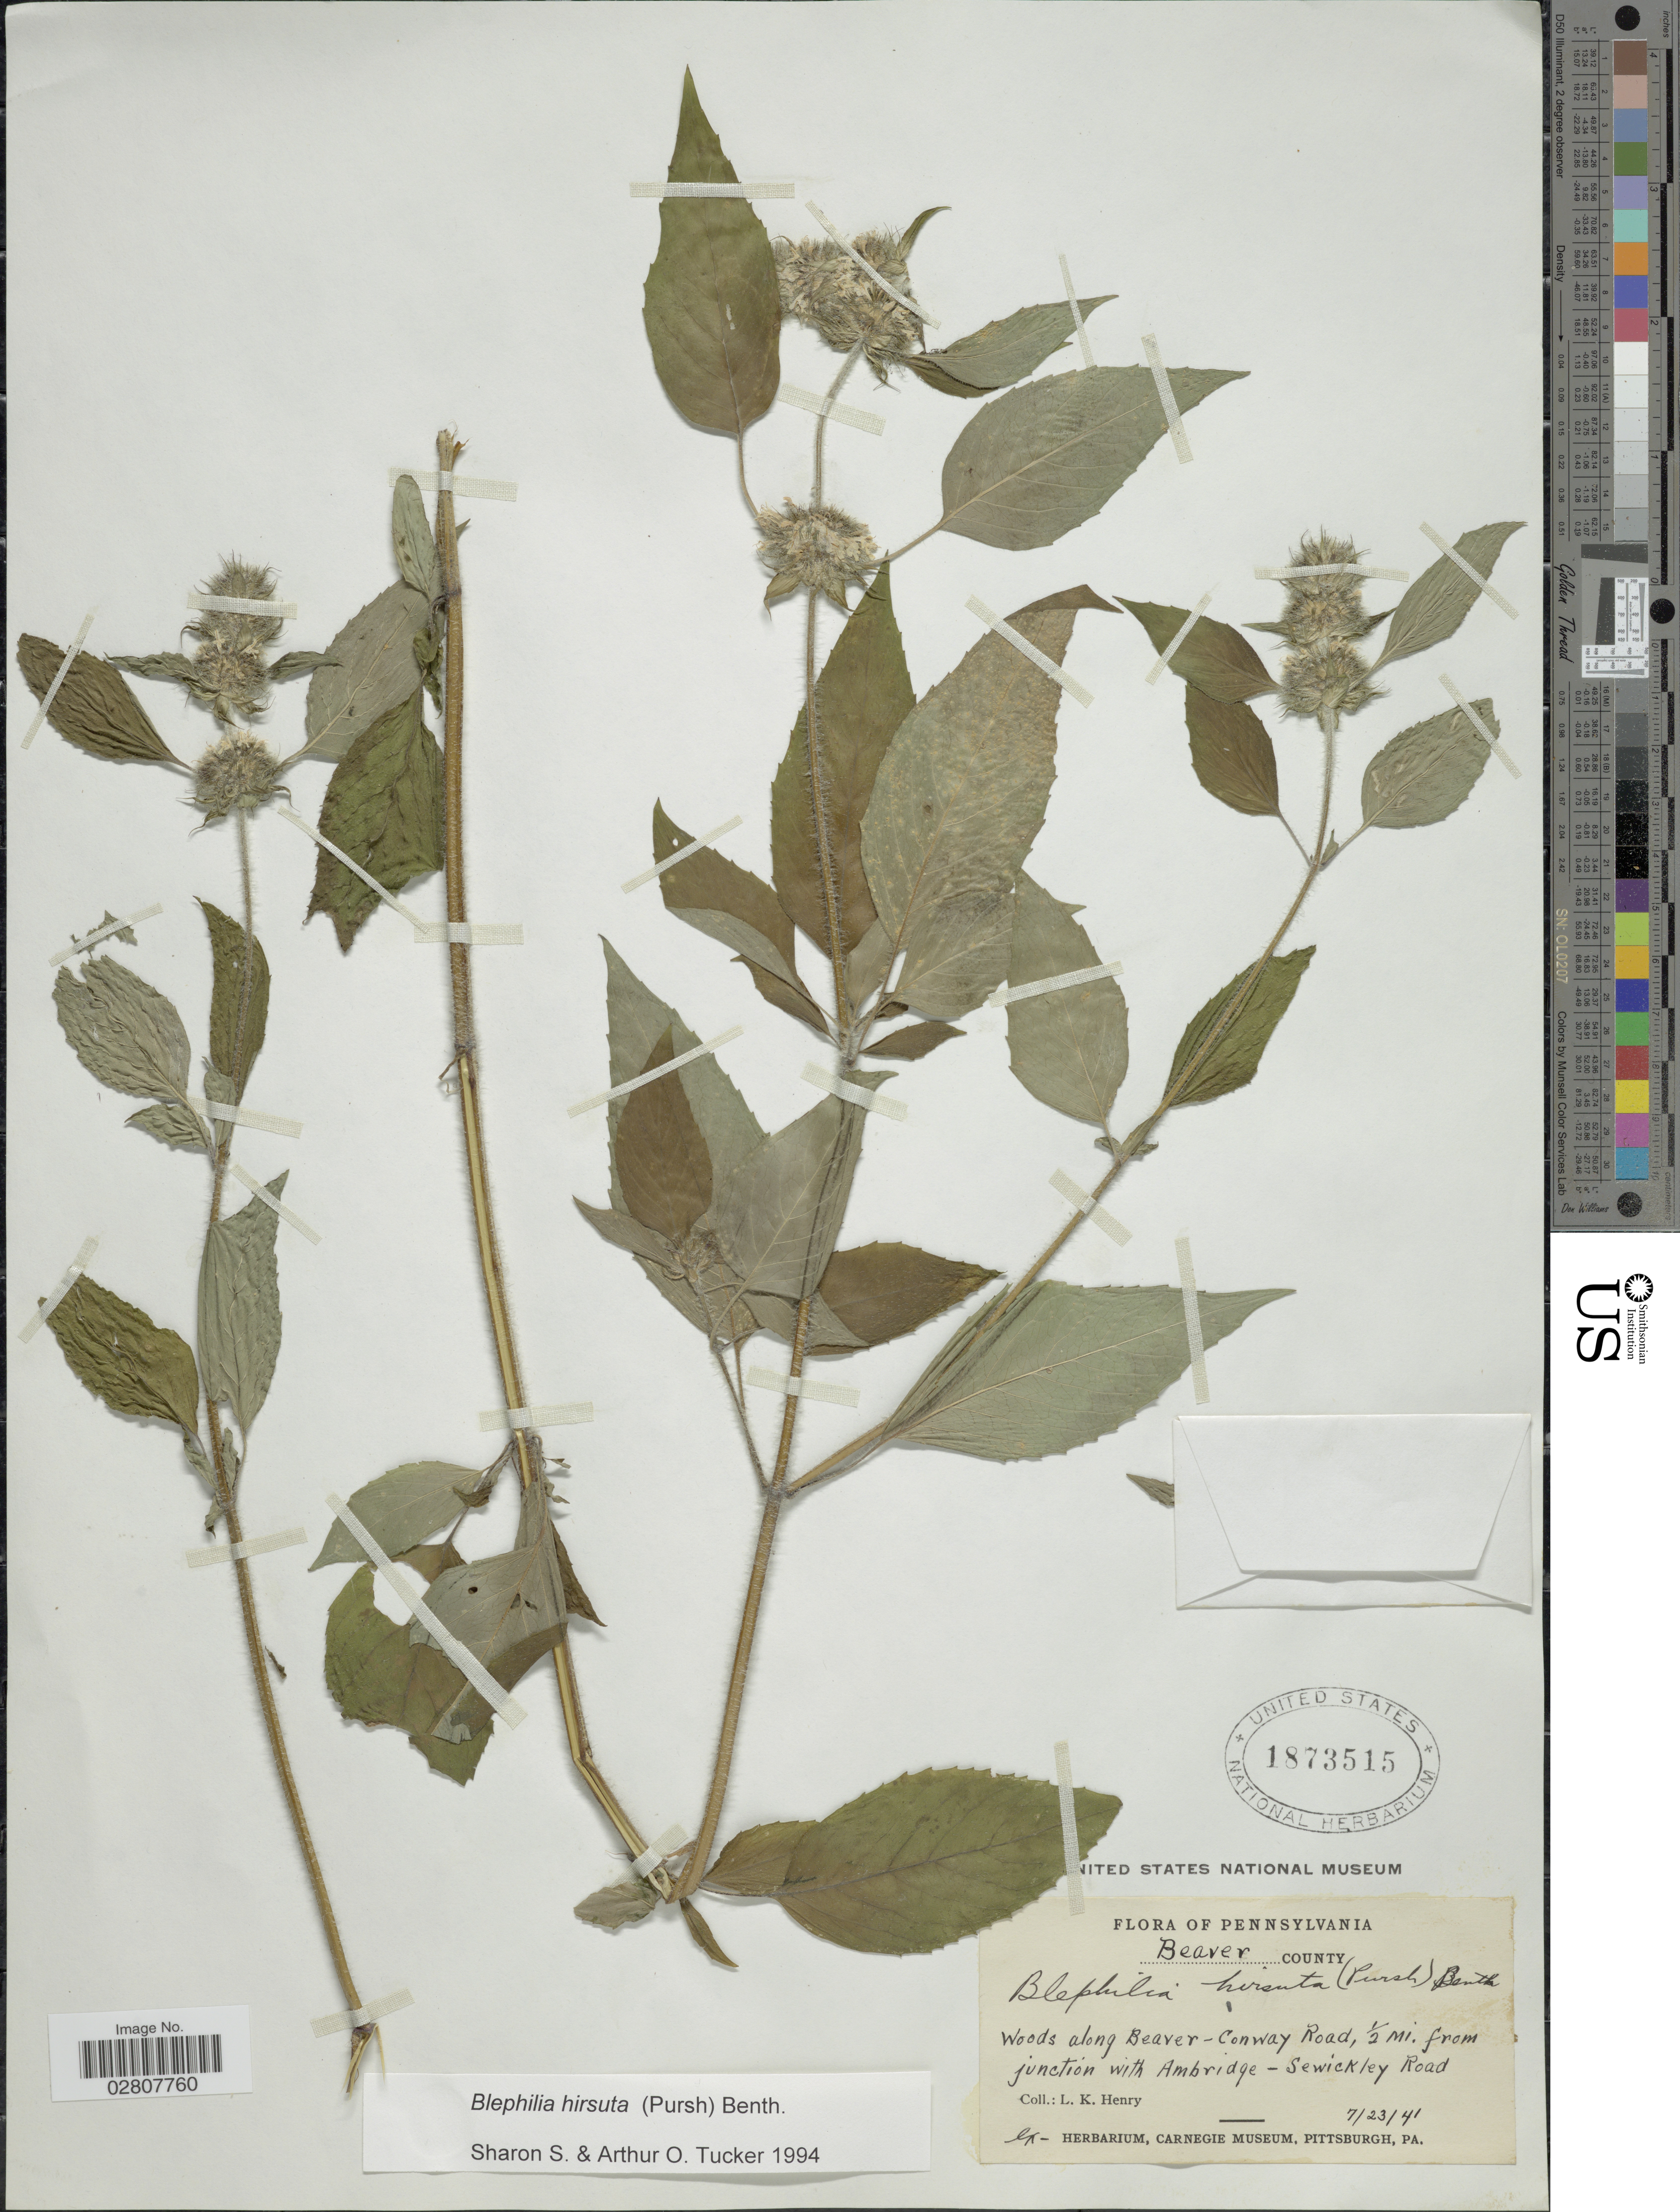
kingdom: Plantae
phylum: Tracheophyta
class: Magnoliopsida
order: Lamiales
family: Lamiaceae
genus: Blephilia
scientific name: Blephilia hirsuta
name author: (Pursh) Benth.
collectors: L. K. Henry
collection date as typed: Transcribed d/m/y: 23/7/41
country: United States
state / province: Pennsylvania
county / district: Beaver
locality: Beaver County. Woods along Beaver-Conway Road, ½ mi. from junction with Ambridge-Sewickley Road.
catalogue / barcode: US 1873515